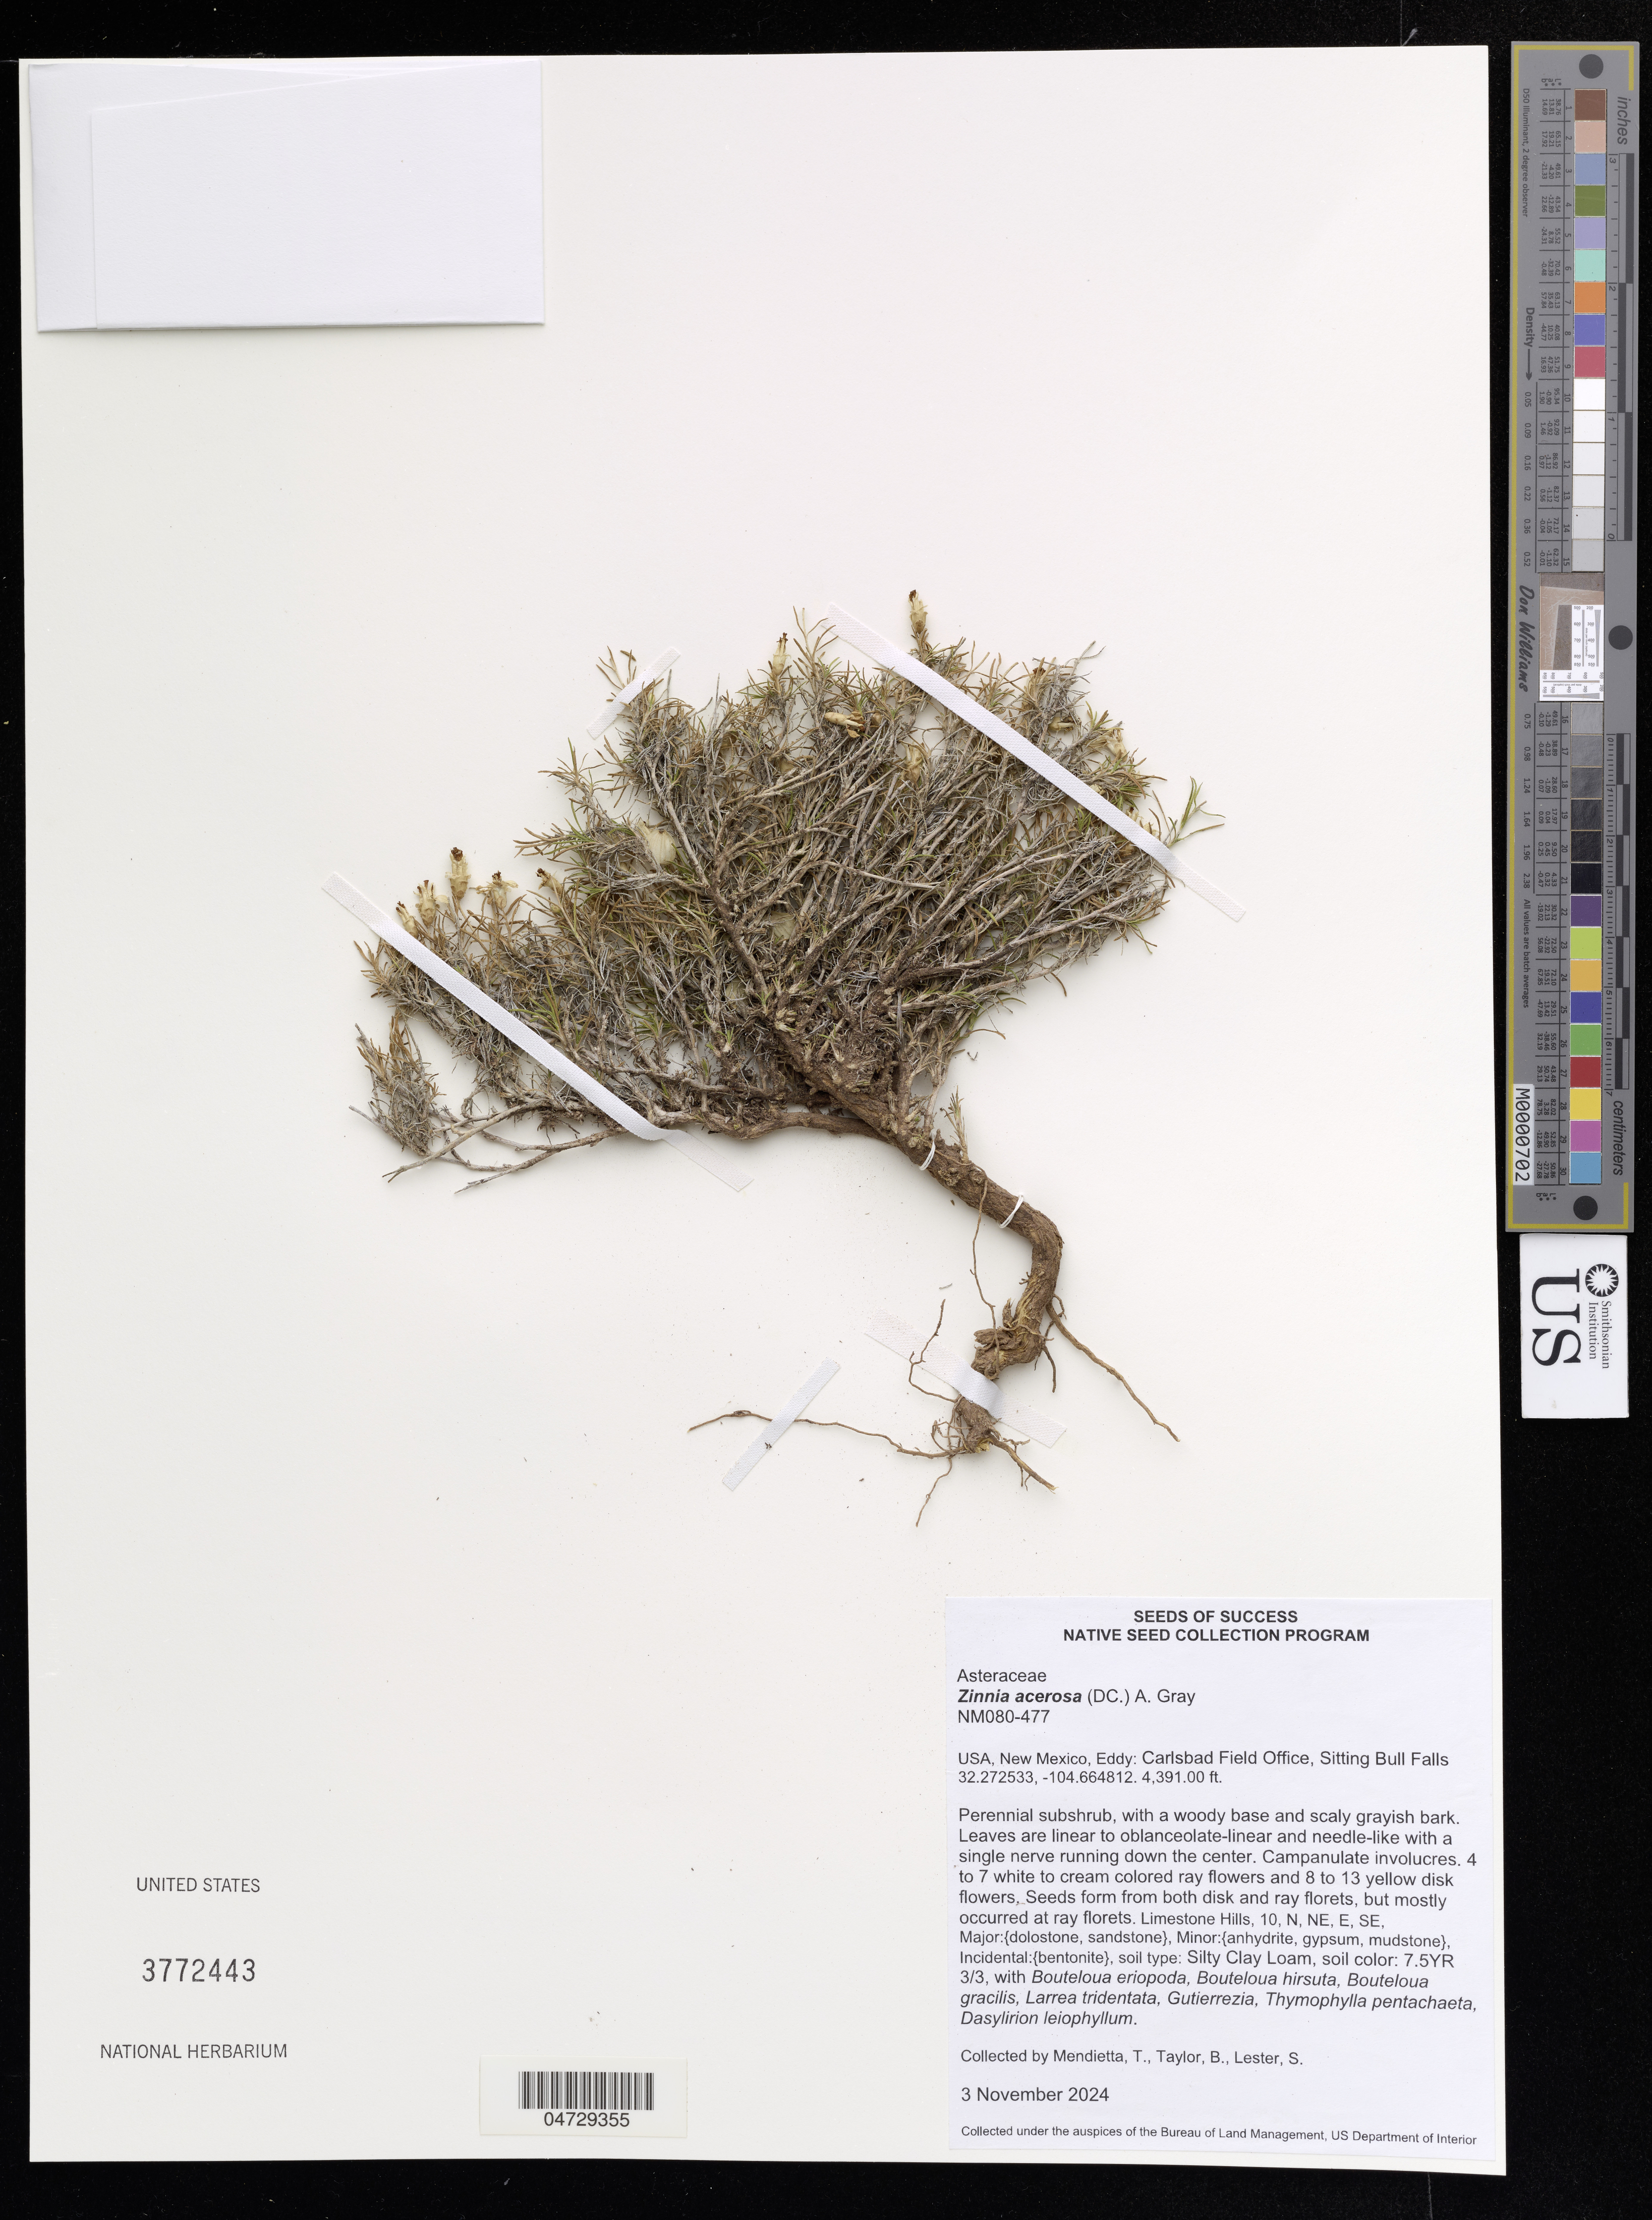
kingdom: Plantae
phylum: Tracheophyta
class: Magnoliopsida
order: Asterales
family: Asteraceae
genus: Zinnia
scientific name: Zinnia acerosa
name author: (DC.) A. Gray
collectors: T. Mendietta, B. Taylor & S. Lester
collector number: NM080-477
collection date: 2024-11-03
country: United States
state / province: New Mexico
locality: Eddy: Carlsbad Field Office, Sitting Bull Falls.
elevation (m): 1338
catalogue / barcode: US 3772443